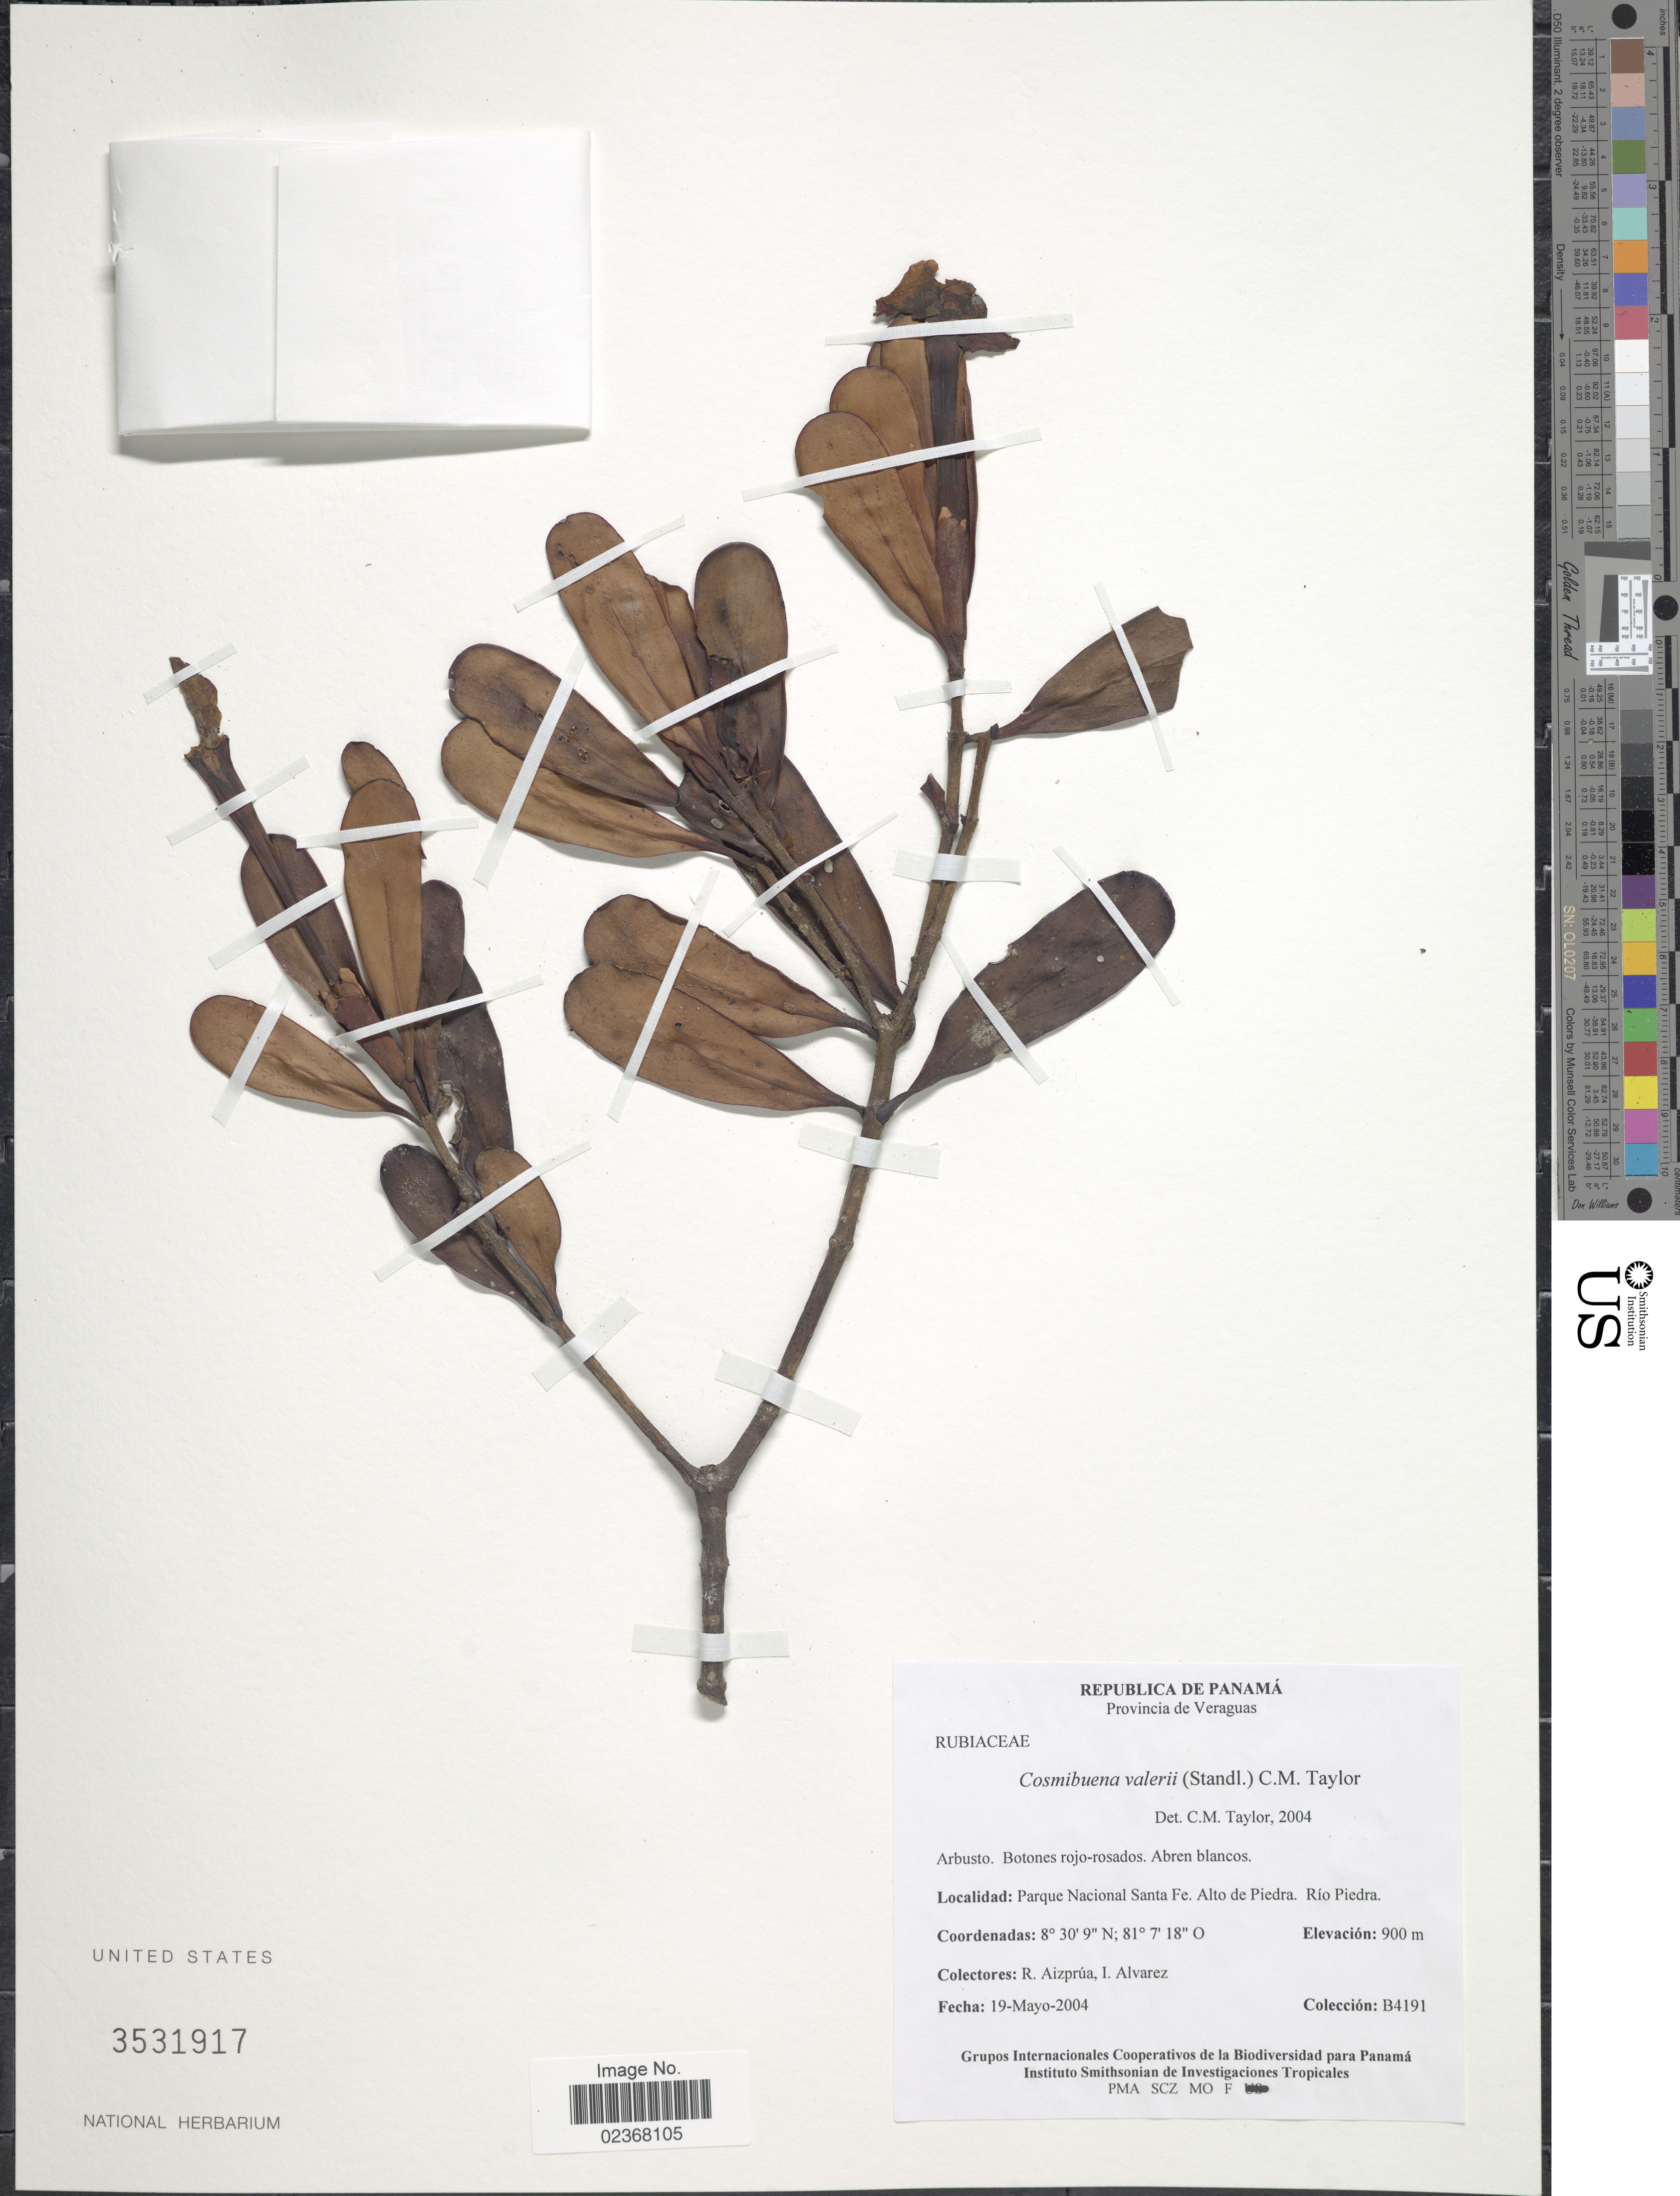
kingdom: Plantae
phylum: Tracheophyta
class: Magnoliopsida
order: Gentianales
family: Rubiaceae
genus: Cosmibuena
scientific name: Cosmibuena valerioi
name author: (Standl.) C.M. Taylor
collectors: R. Aizprúa & I. Alvarez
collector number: B4191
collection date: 2004-05-19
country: Panama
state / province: Veraguas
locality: Provincia de Veraguas, Parque Nacional Santa Fe, Alto de Piedra, Rio Piedra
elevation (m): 900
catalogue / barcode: US 3531917